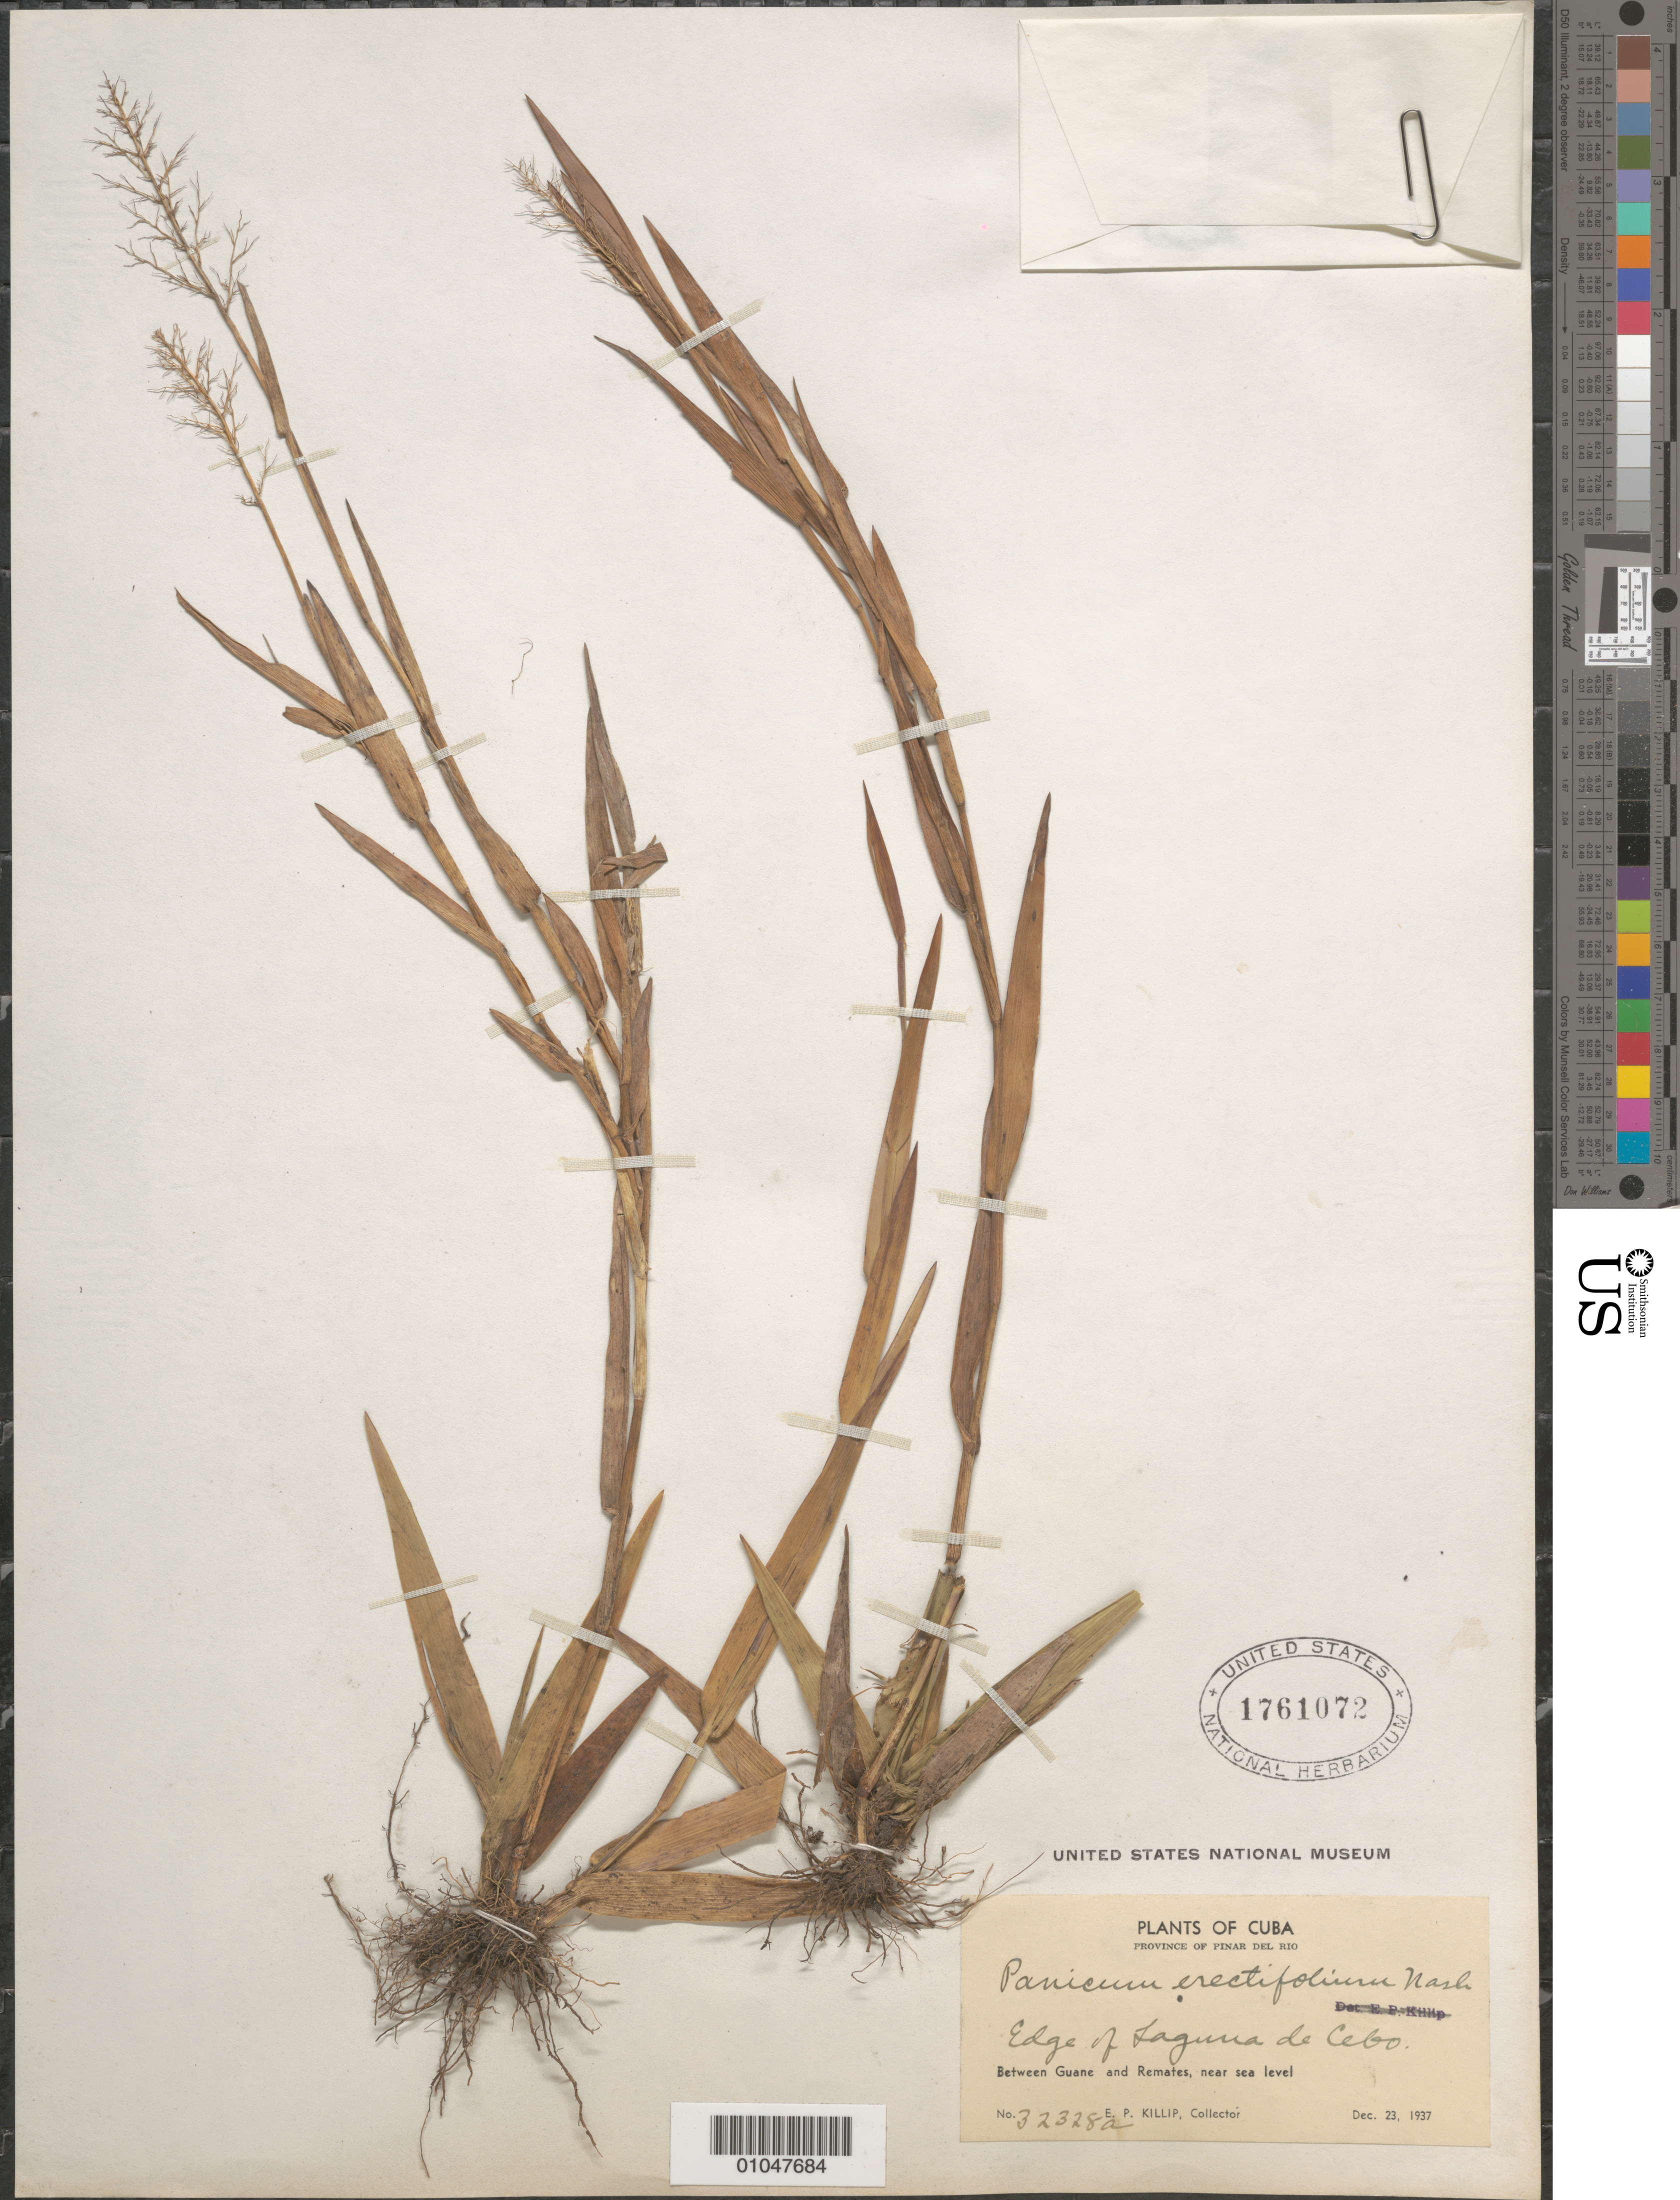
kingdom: Plantae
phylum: Tracheophyta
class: Liliopsida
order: Poales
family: Poaceae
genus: Panicum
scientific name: Panicum erectifolium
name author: Nash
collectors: E. P. Killip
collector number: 32328a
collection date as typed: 23 Dec 1927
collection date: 1927-12-23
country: Cuba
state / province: Pinar del Rio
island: Cuba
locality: Between Guane and Remates, edge of Laguna de Cebo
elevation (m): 0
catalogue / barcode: US 1761072